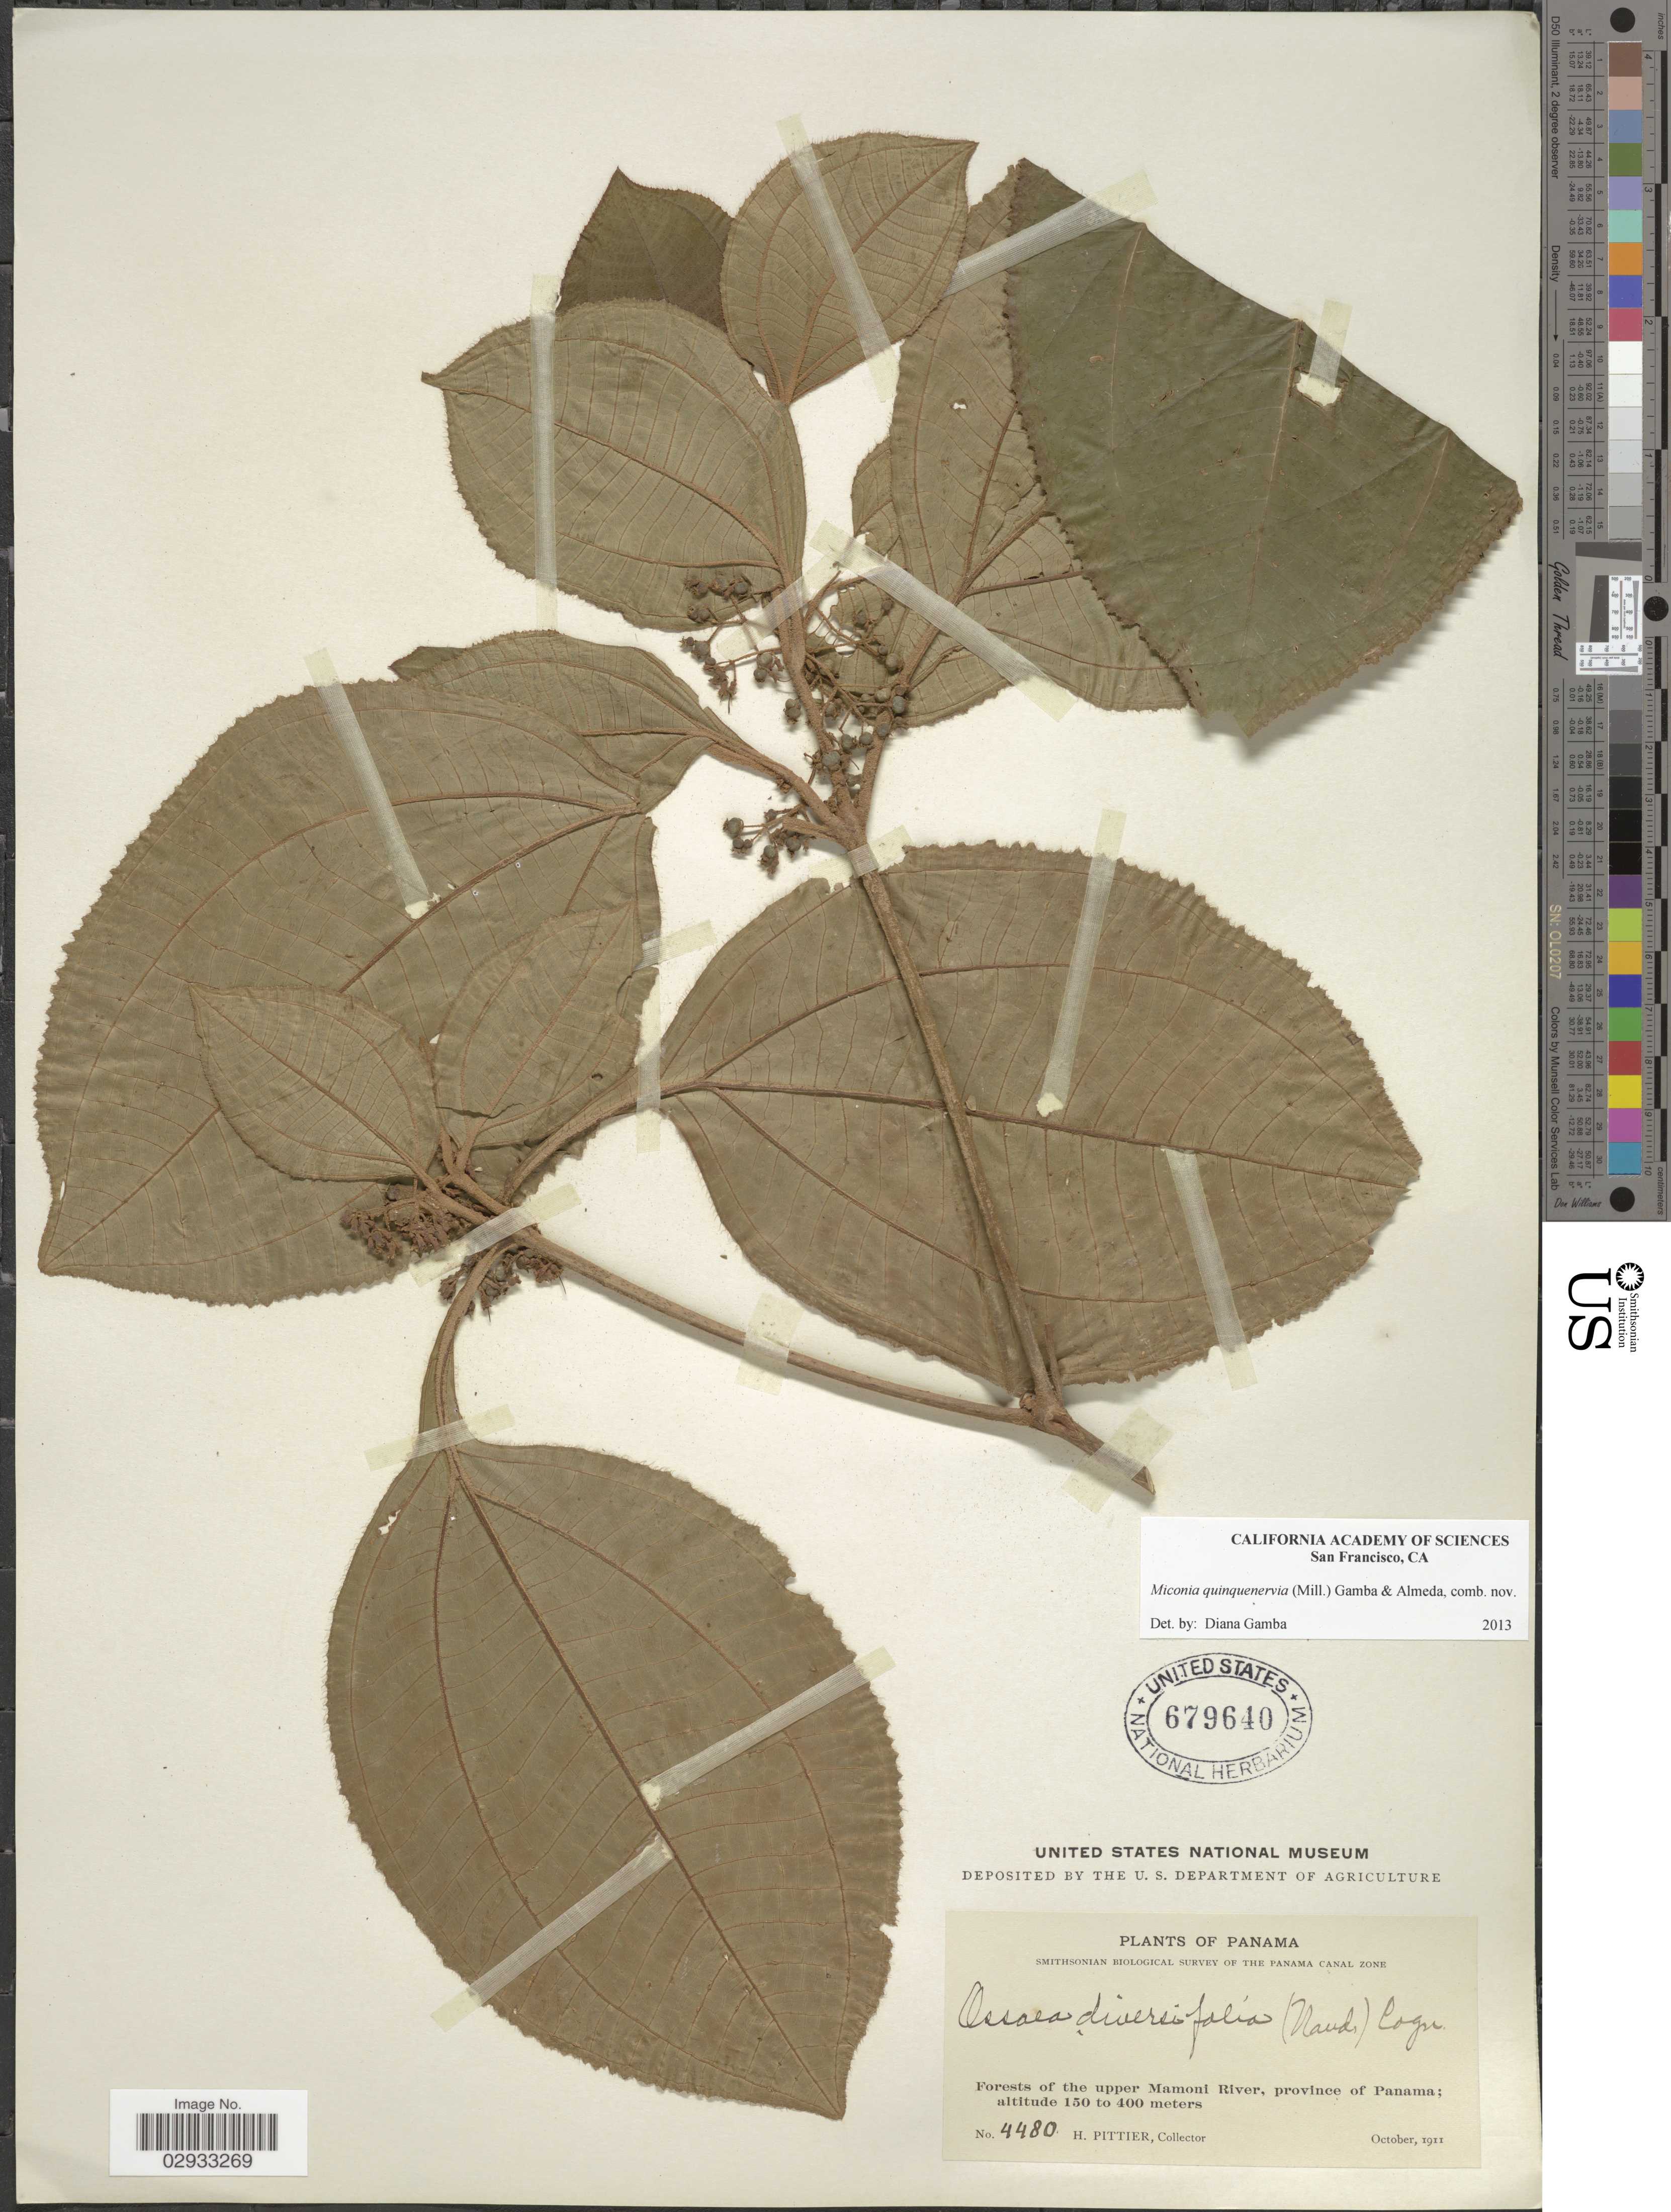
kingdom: Plantae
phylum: Tracheophyta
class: Magnoliopsida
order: Myrtales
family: Melastomataceae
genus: Miconia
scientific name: Miconia quinquenervia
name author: (Mill.) Gamba & Almeda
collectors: H. F. Pittier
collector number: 4480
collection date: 1911-10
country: Panama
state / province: Panamá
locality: Forests of the upper Mamoni River, province of Panama.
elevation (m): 150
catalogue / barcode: US 679640